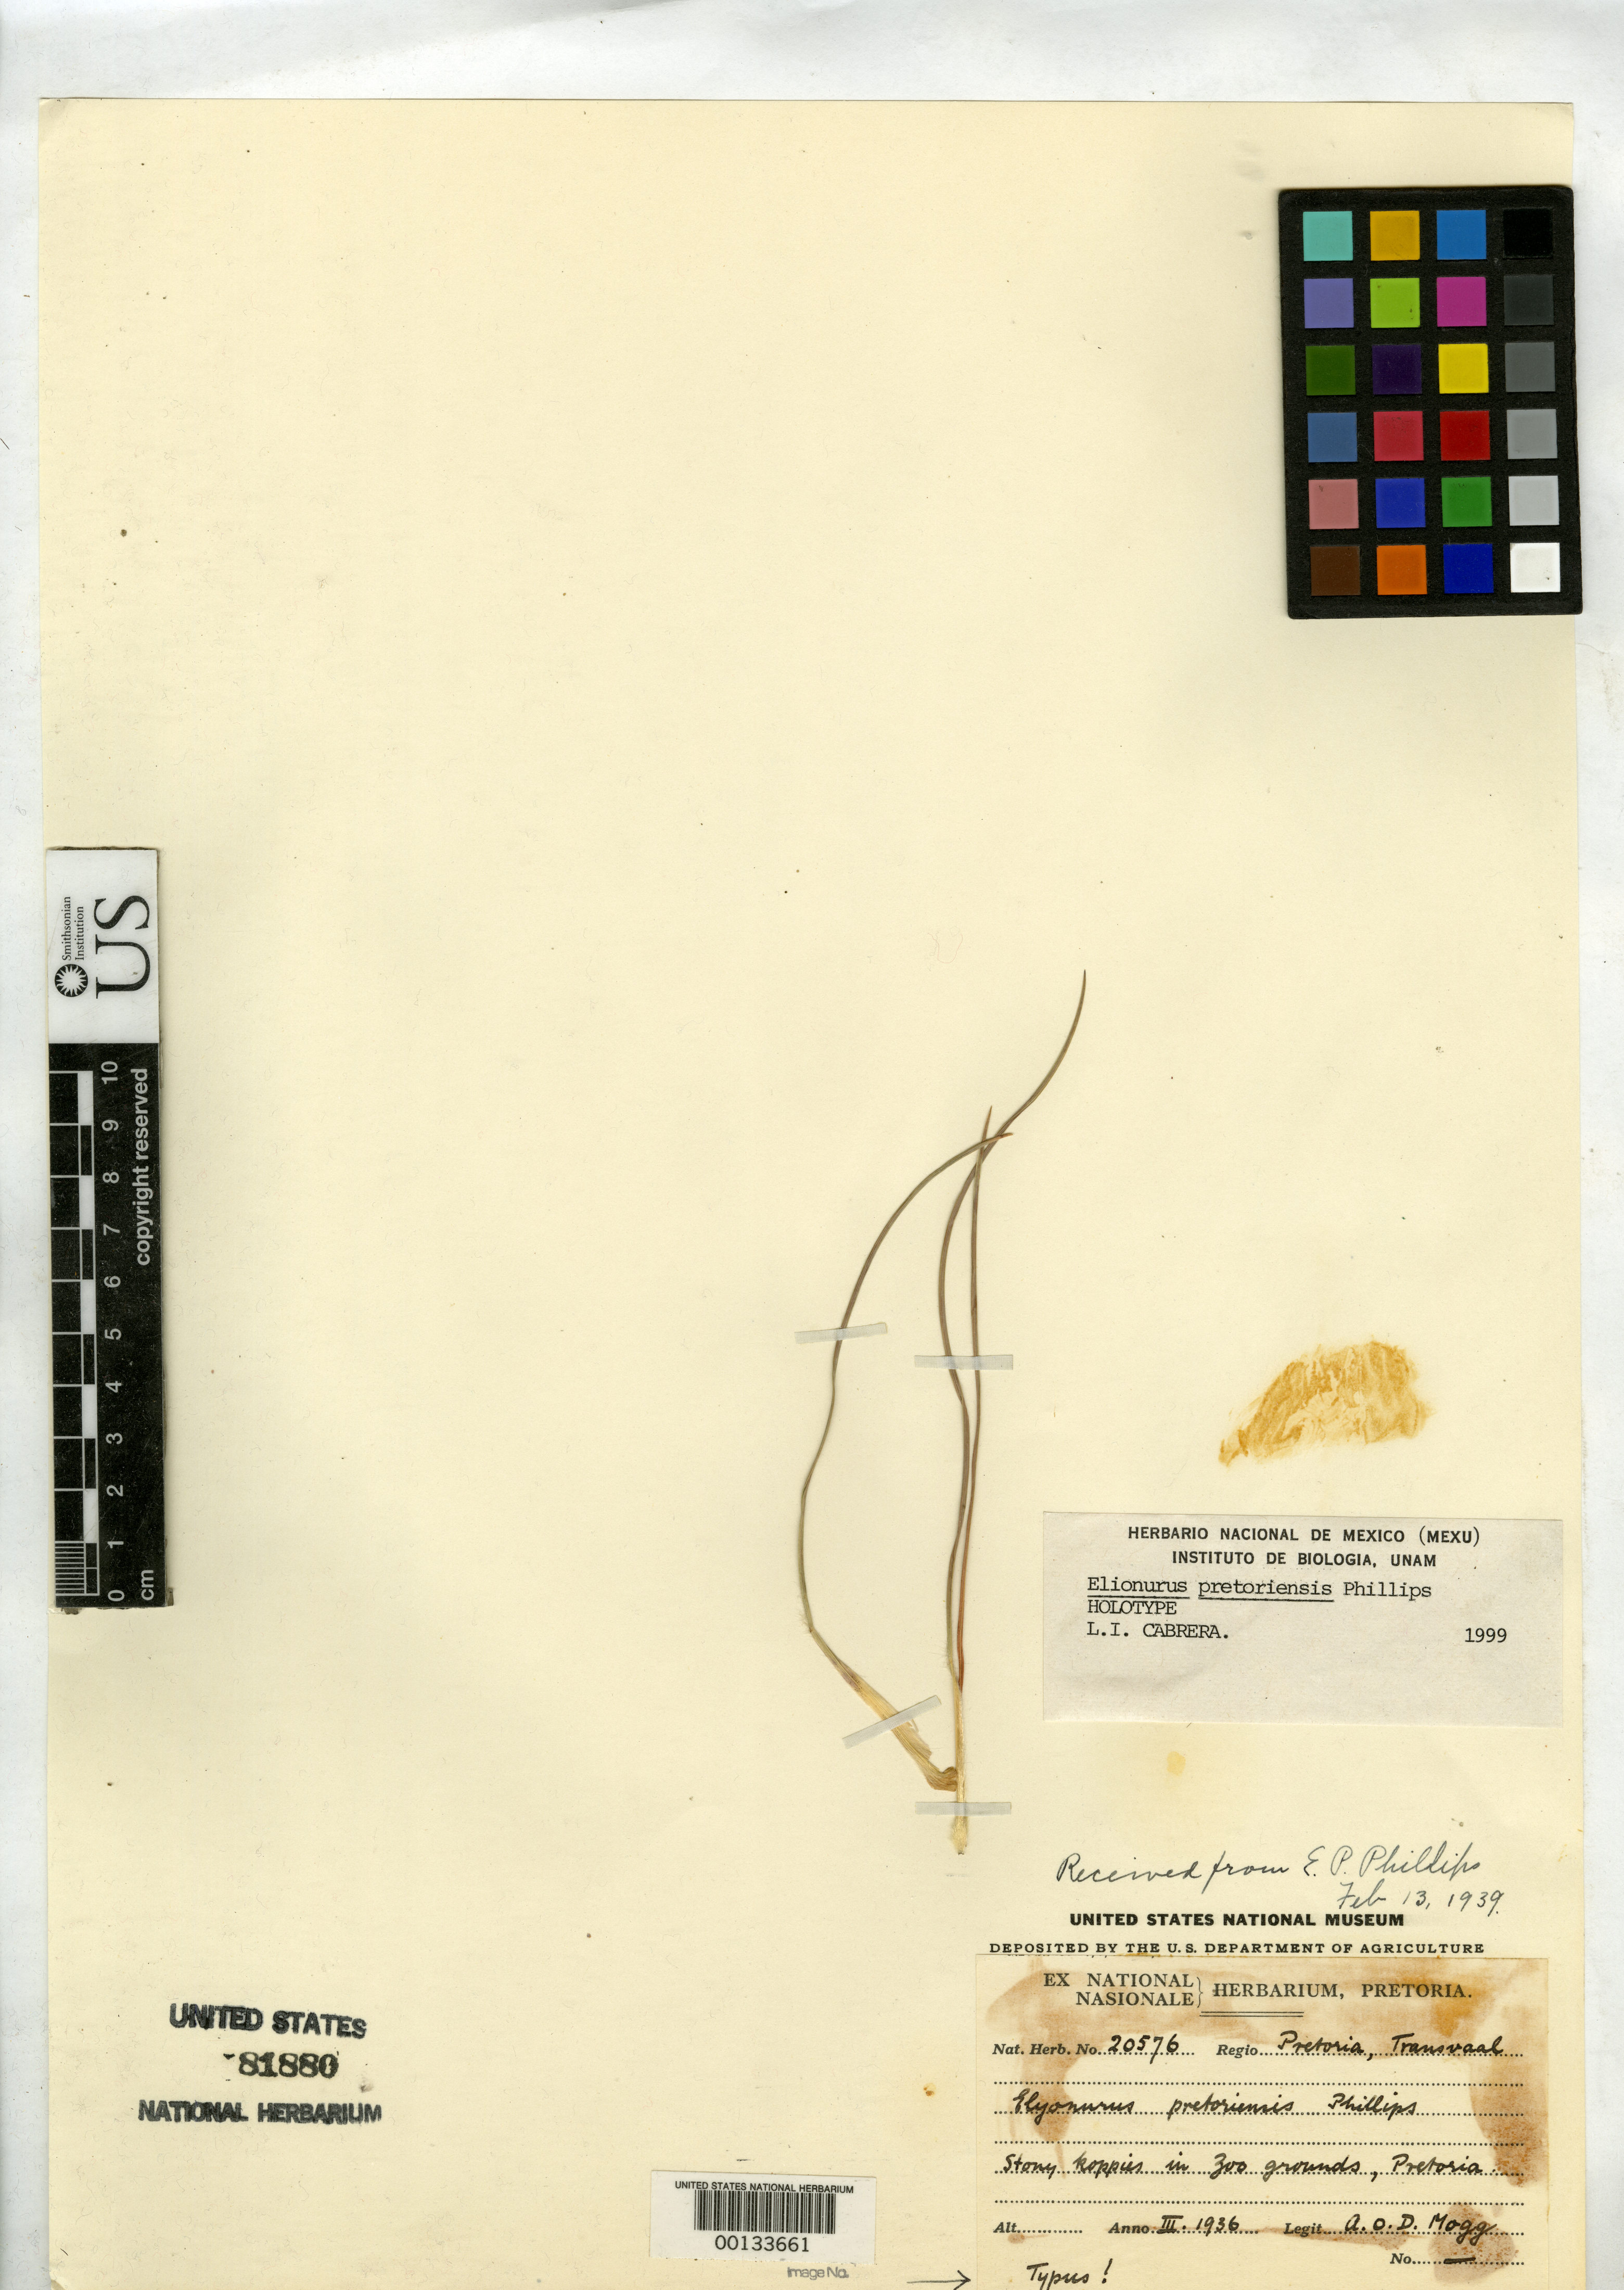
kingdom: Plantae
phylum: Tracheophyta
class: Liliopsida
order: Poales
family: Poaceae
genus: Elionurus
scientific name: Elionurus pretoriensis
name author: E. Phillips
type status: Holotype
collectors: A. O. Mogg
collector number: Herb. Pretoria 20576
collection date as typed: Mar 1939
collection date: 1939-03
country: South Africa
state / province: Gauteng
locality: Zoo grounds. Pretoria. Transvaal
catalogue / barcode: US 81880